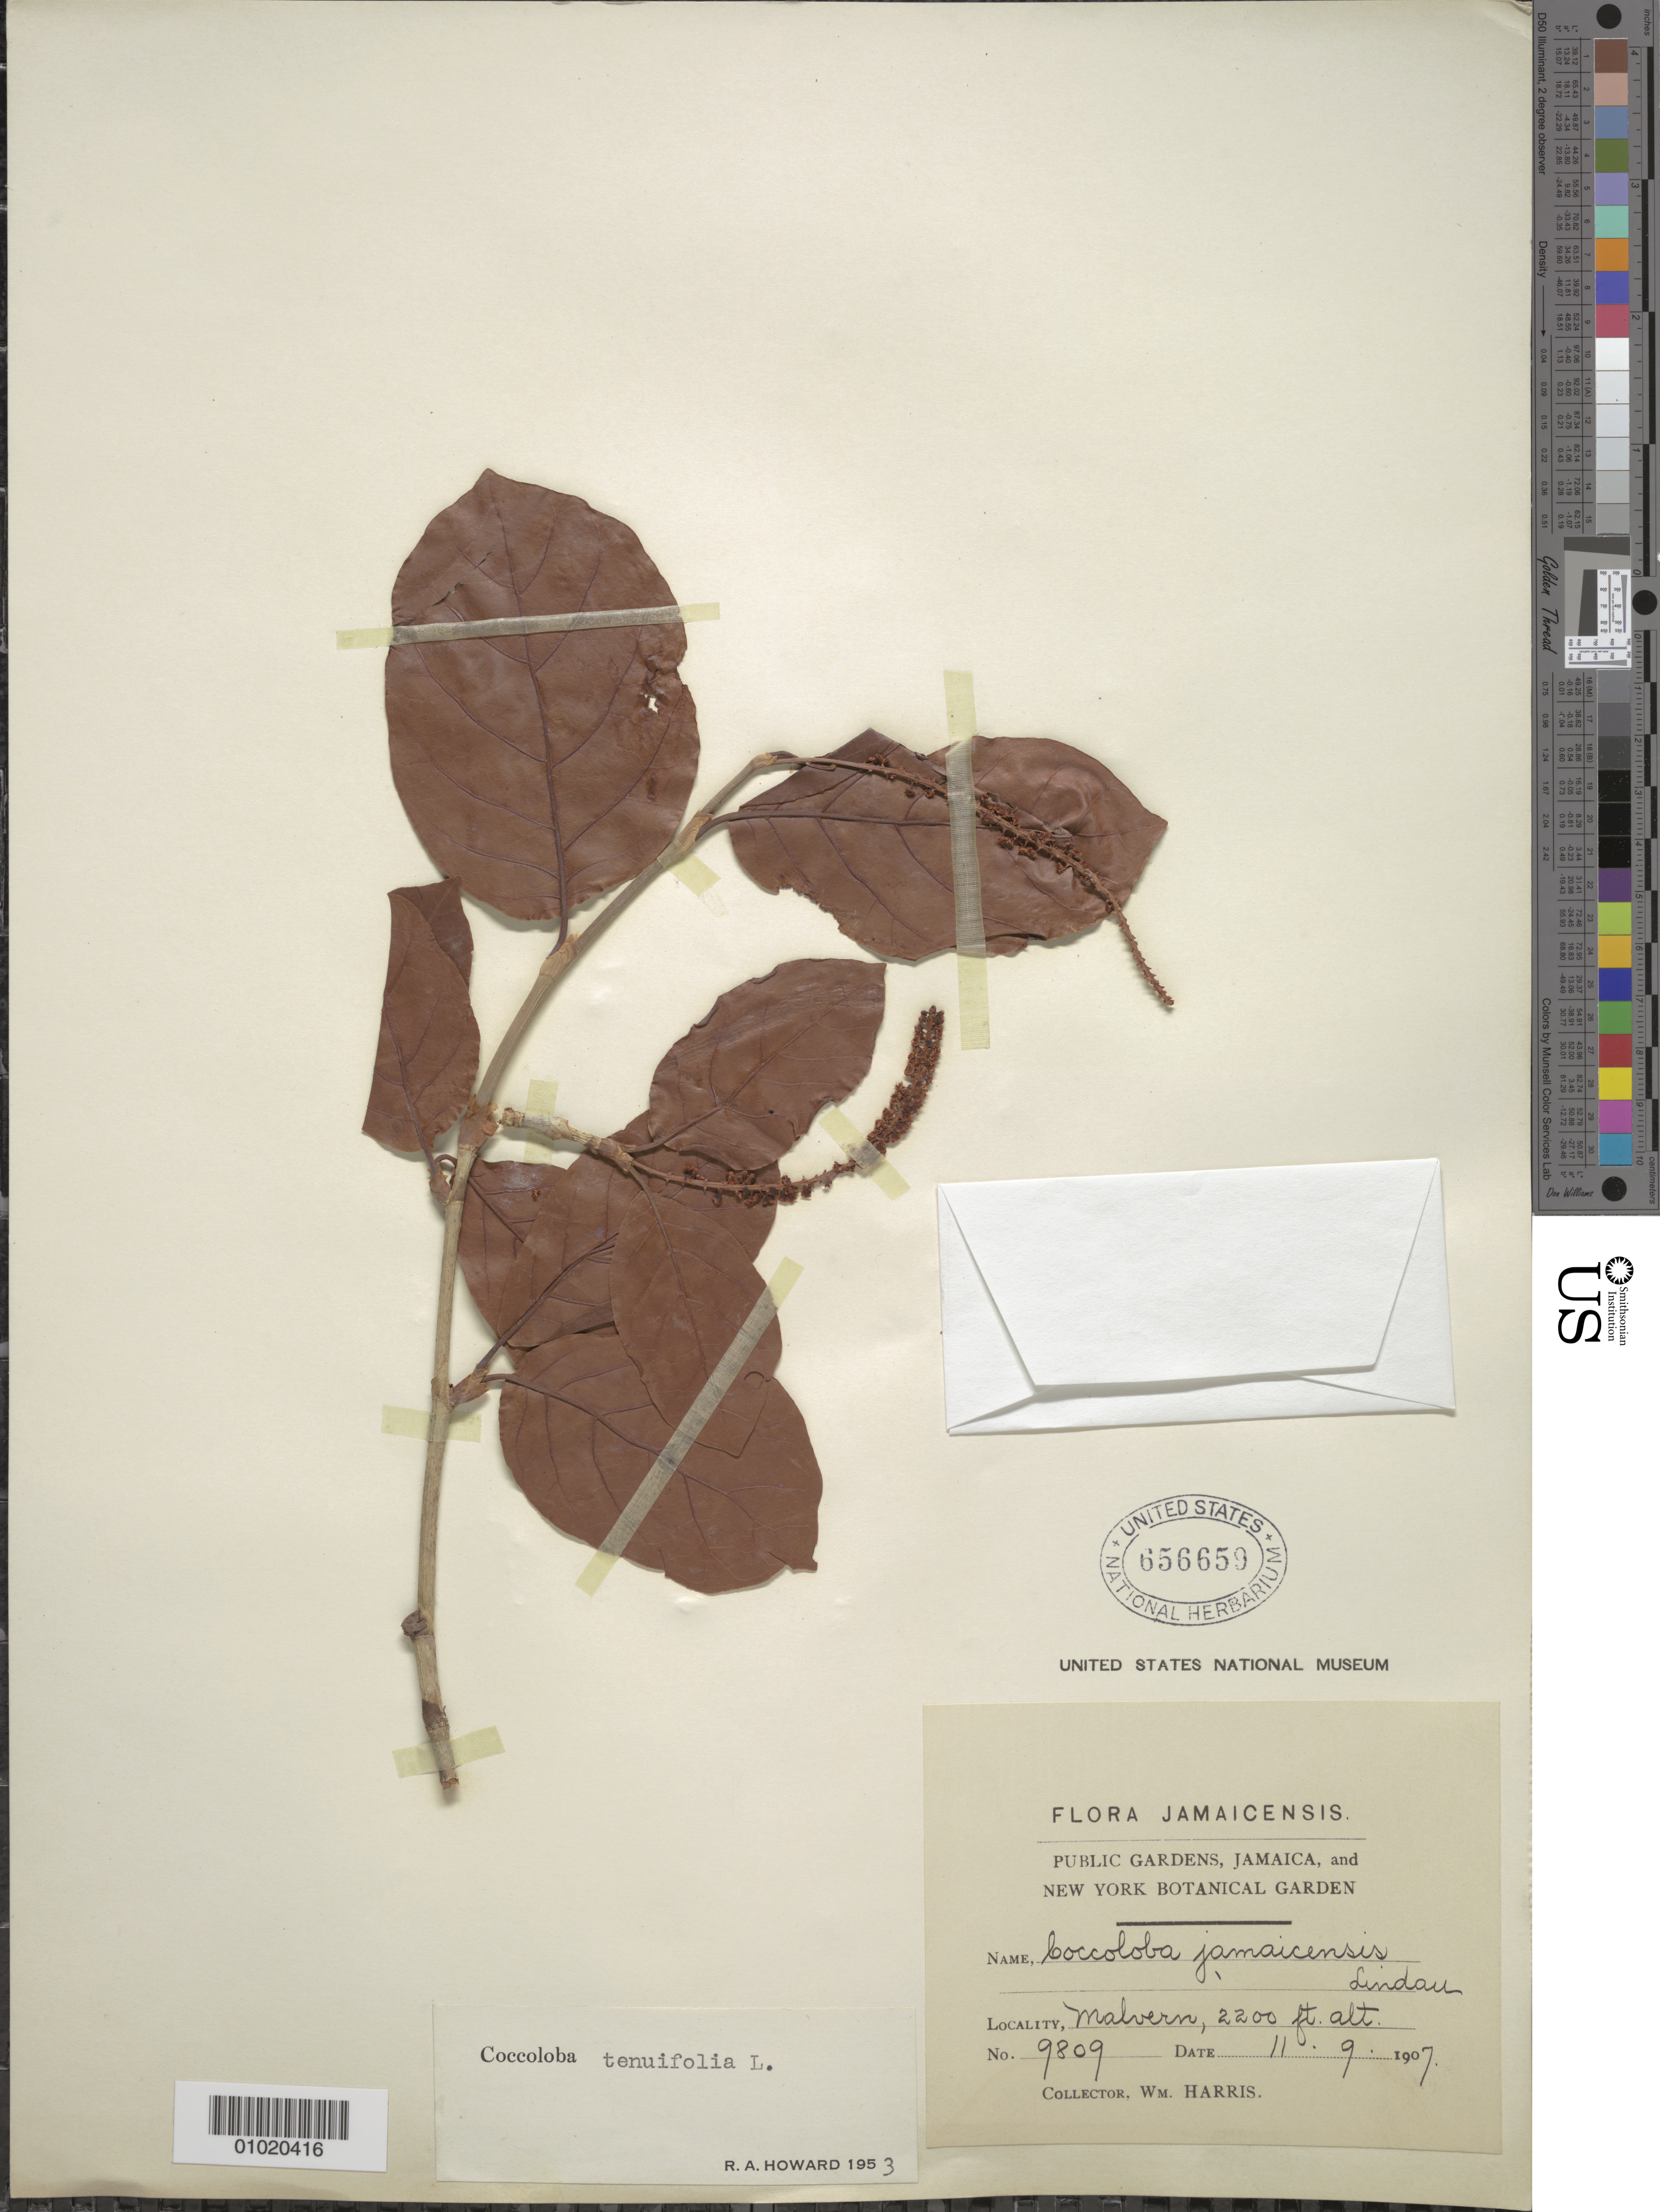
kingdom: Plantae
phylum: Tracheophyta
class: Magnoliopsida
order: Caryophyllales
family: Polygonaceae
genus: Coccoloba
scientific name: Coccoloba tenuifolia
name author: L.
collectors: W. Harris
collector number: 9809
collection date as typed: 11 Sep 1907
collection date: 1907-09-11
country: Jamaica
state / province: Saint Elizabeth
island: Jamaica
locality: Malvern.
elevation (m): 671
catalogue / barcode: US 656659